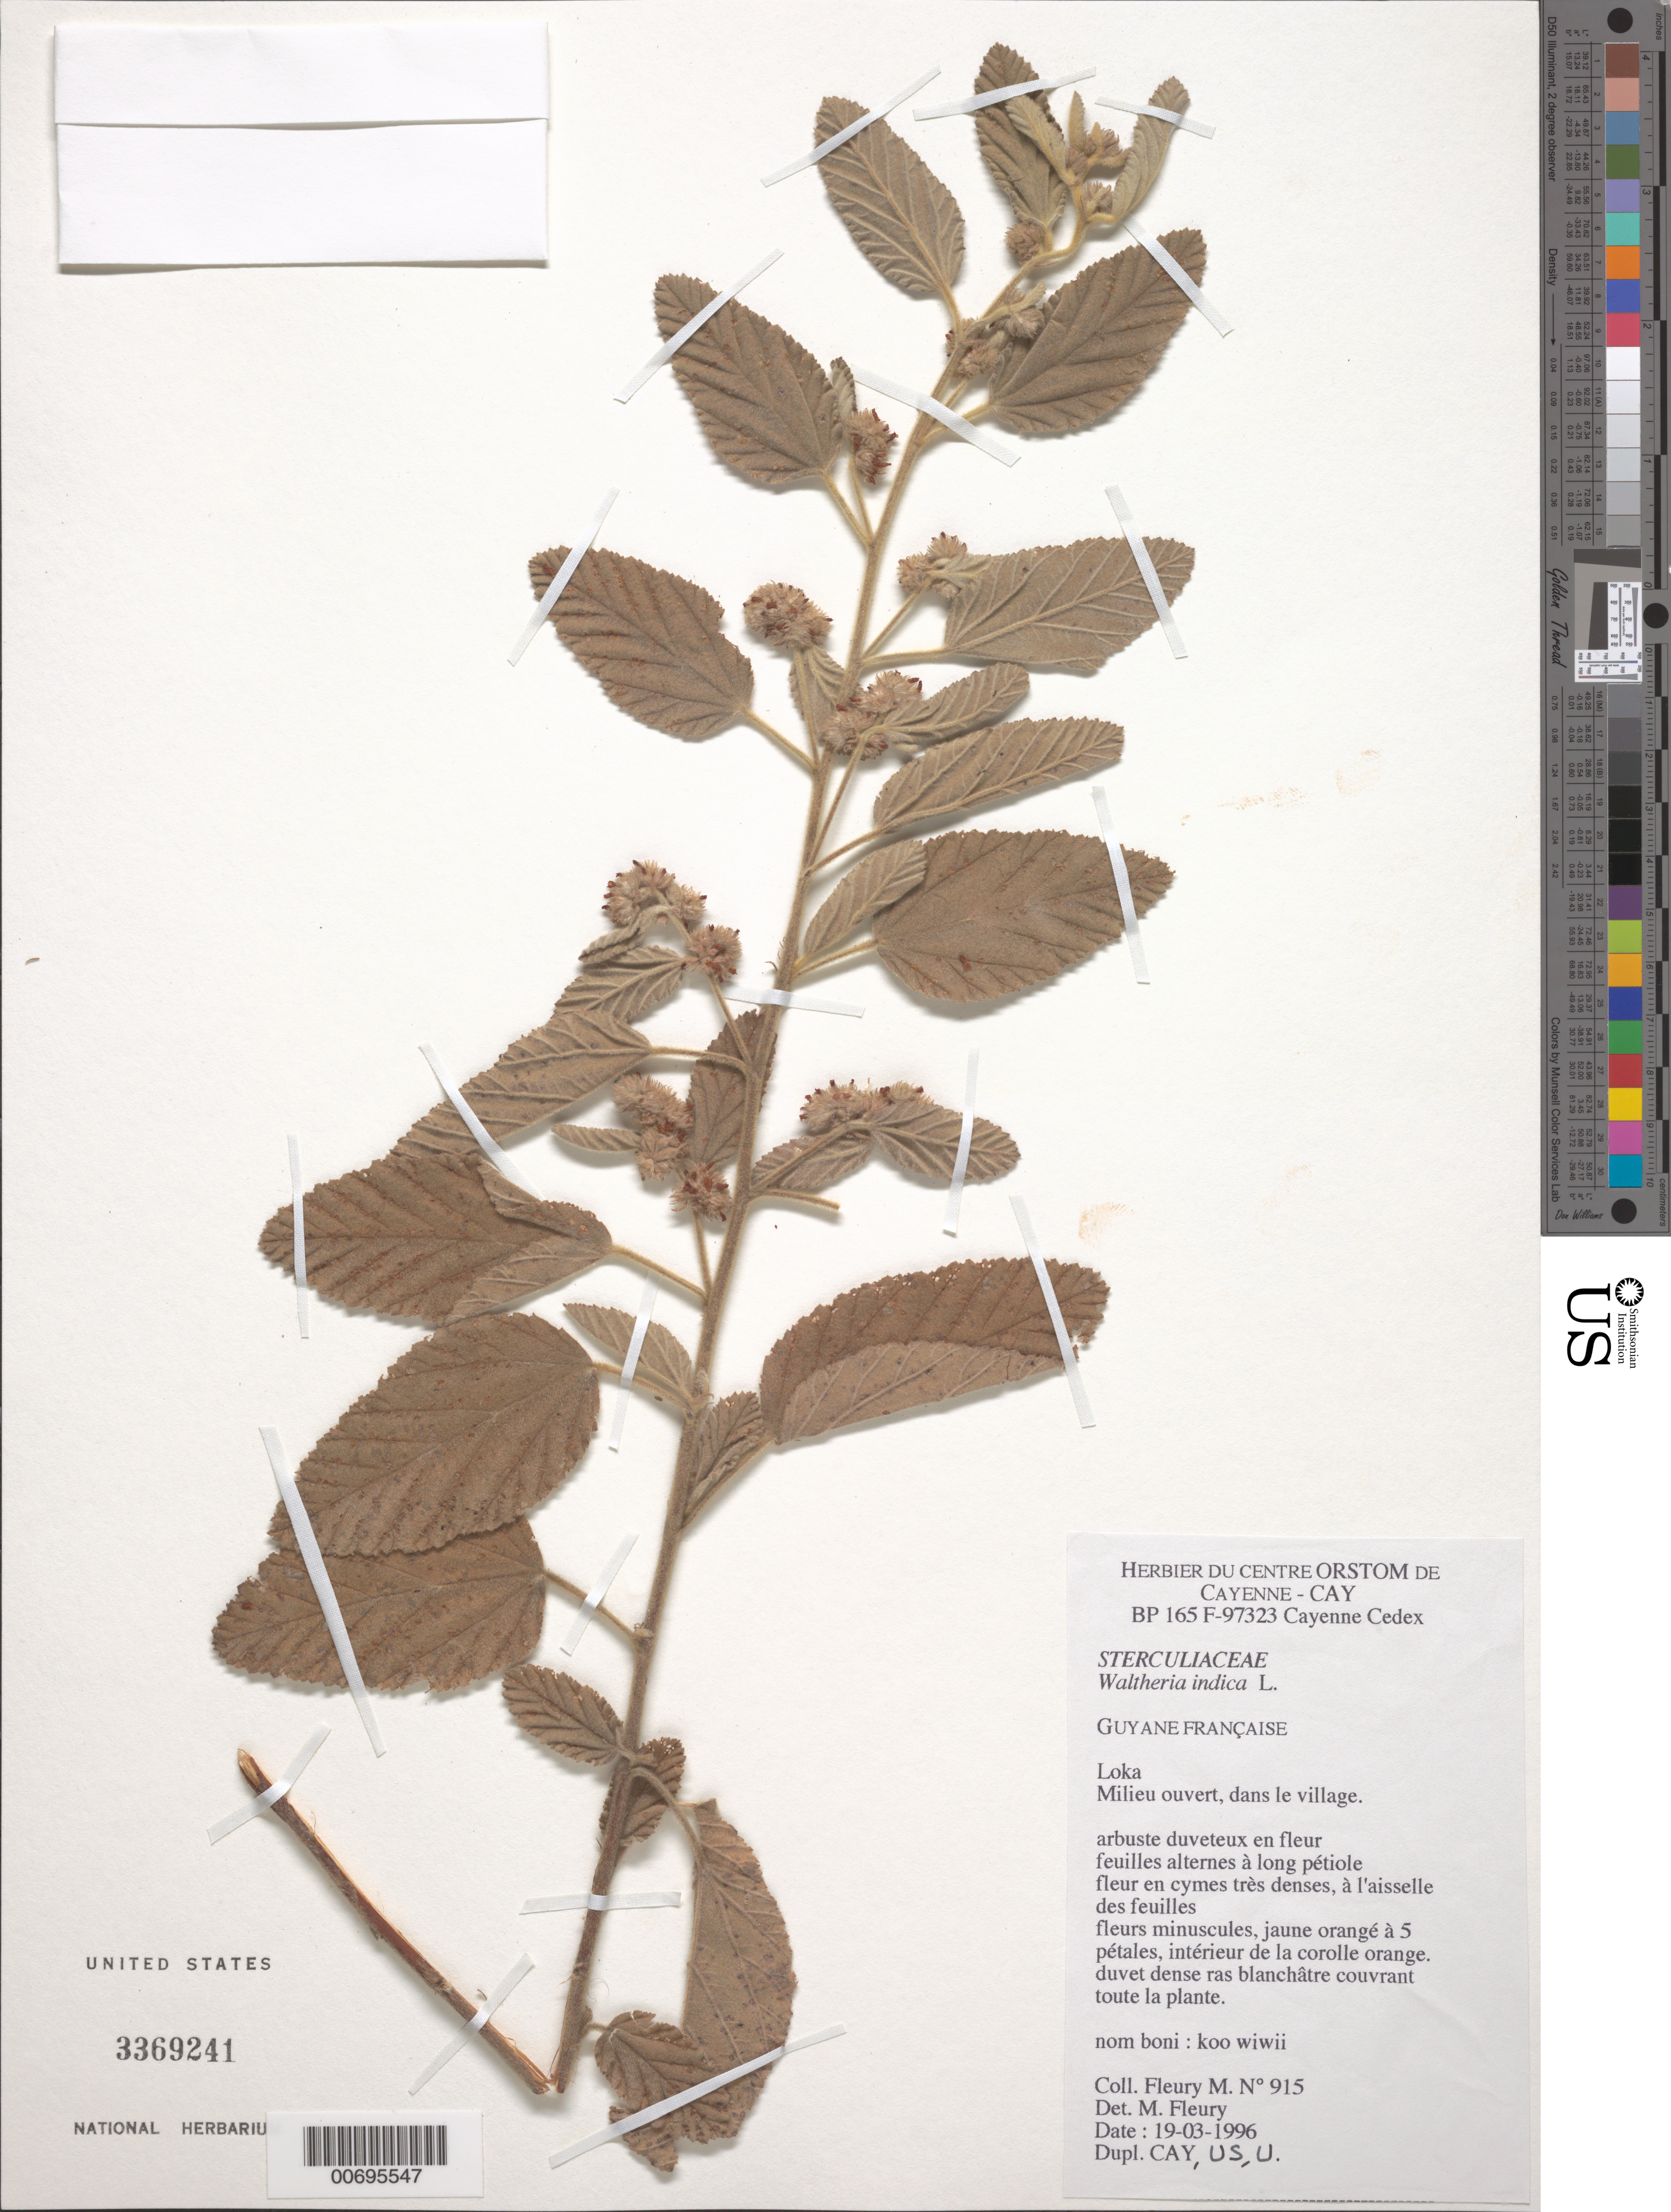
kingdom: Plantae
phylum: Tracheophyta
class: Magnoliopsida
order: Malvales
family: Malvaceae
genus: Waltheria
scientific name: Waltheria indica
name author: L.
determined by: Fleury, M.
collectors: M. Fleury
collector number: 915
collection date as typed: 19-Mar-96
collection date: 1996-03-19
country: French Guiana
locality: Loka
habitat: Open area, in village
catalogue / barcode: US 3369241